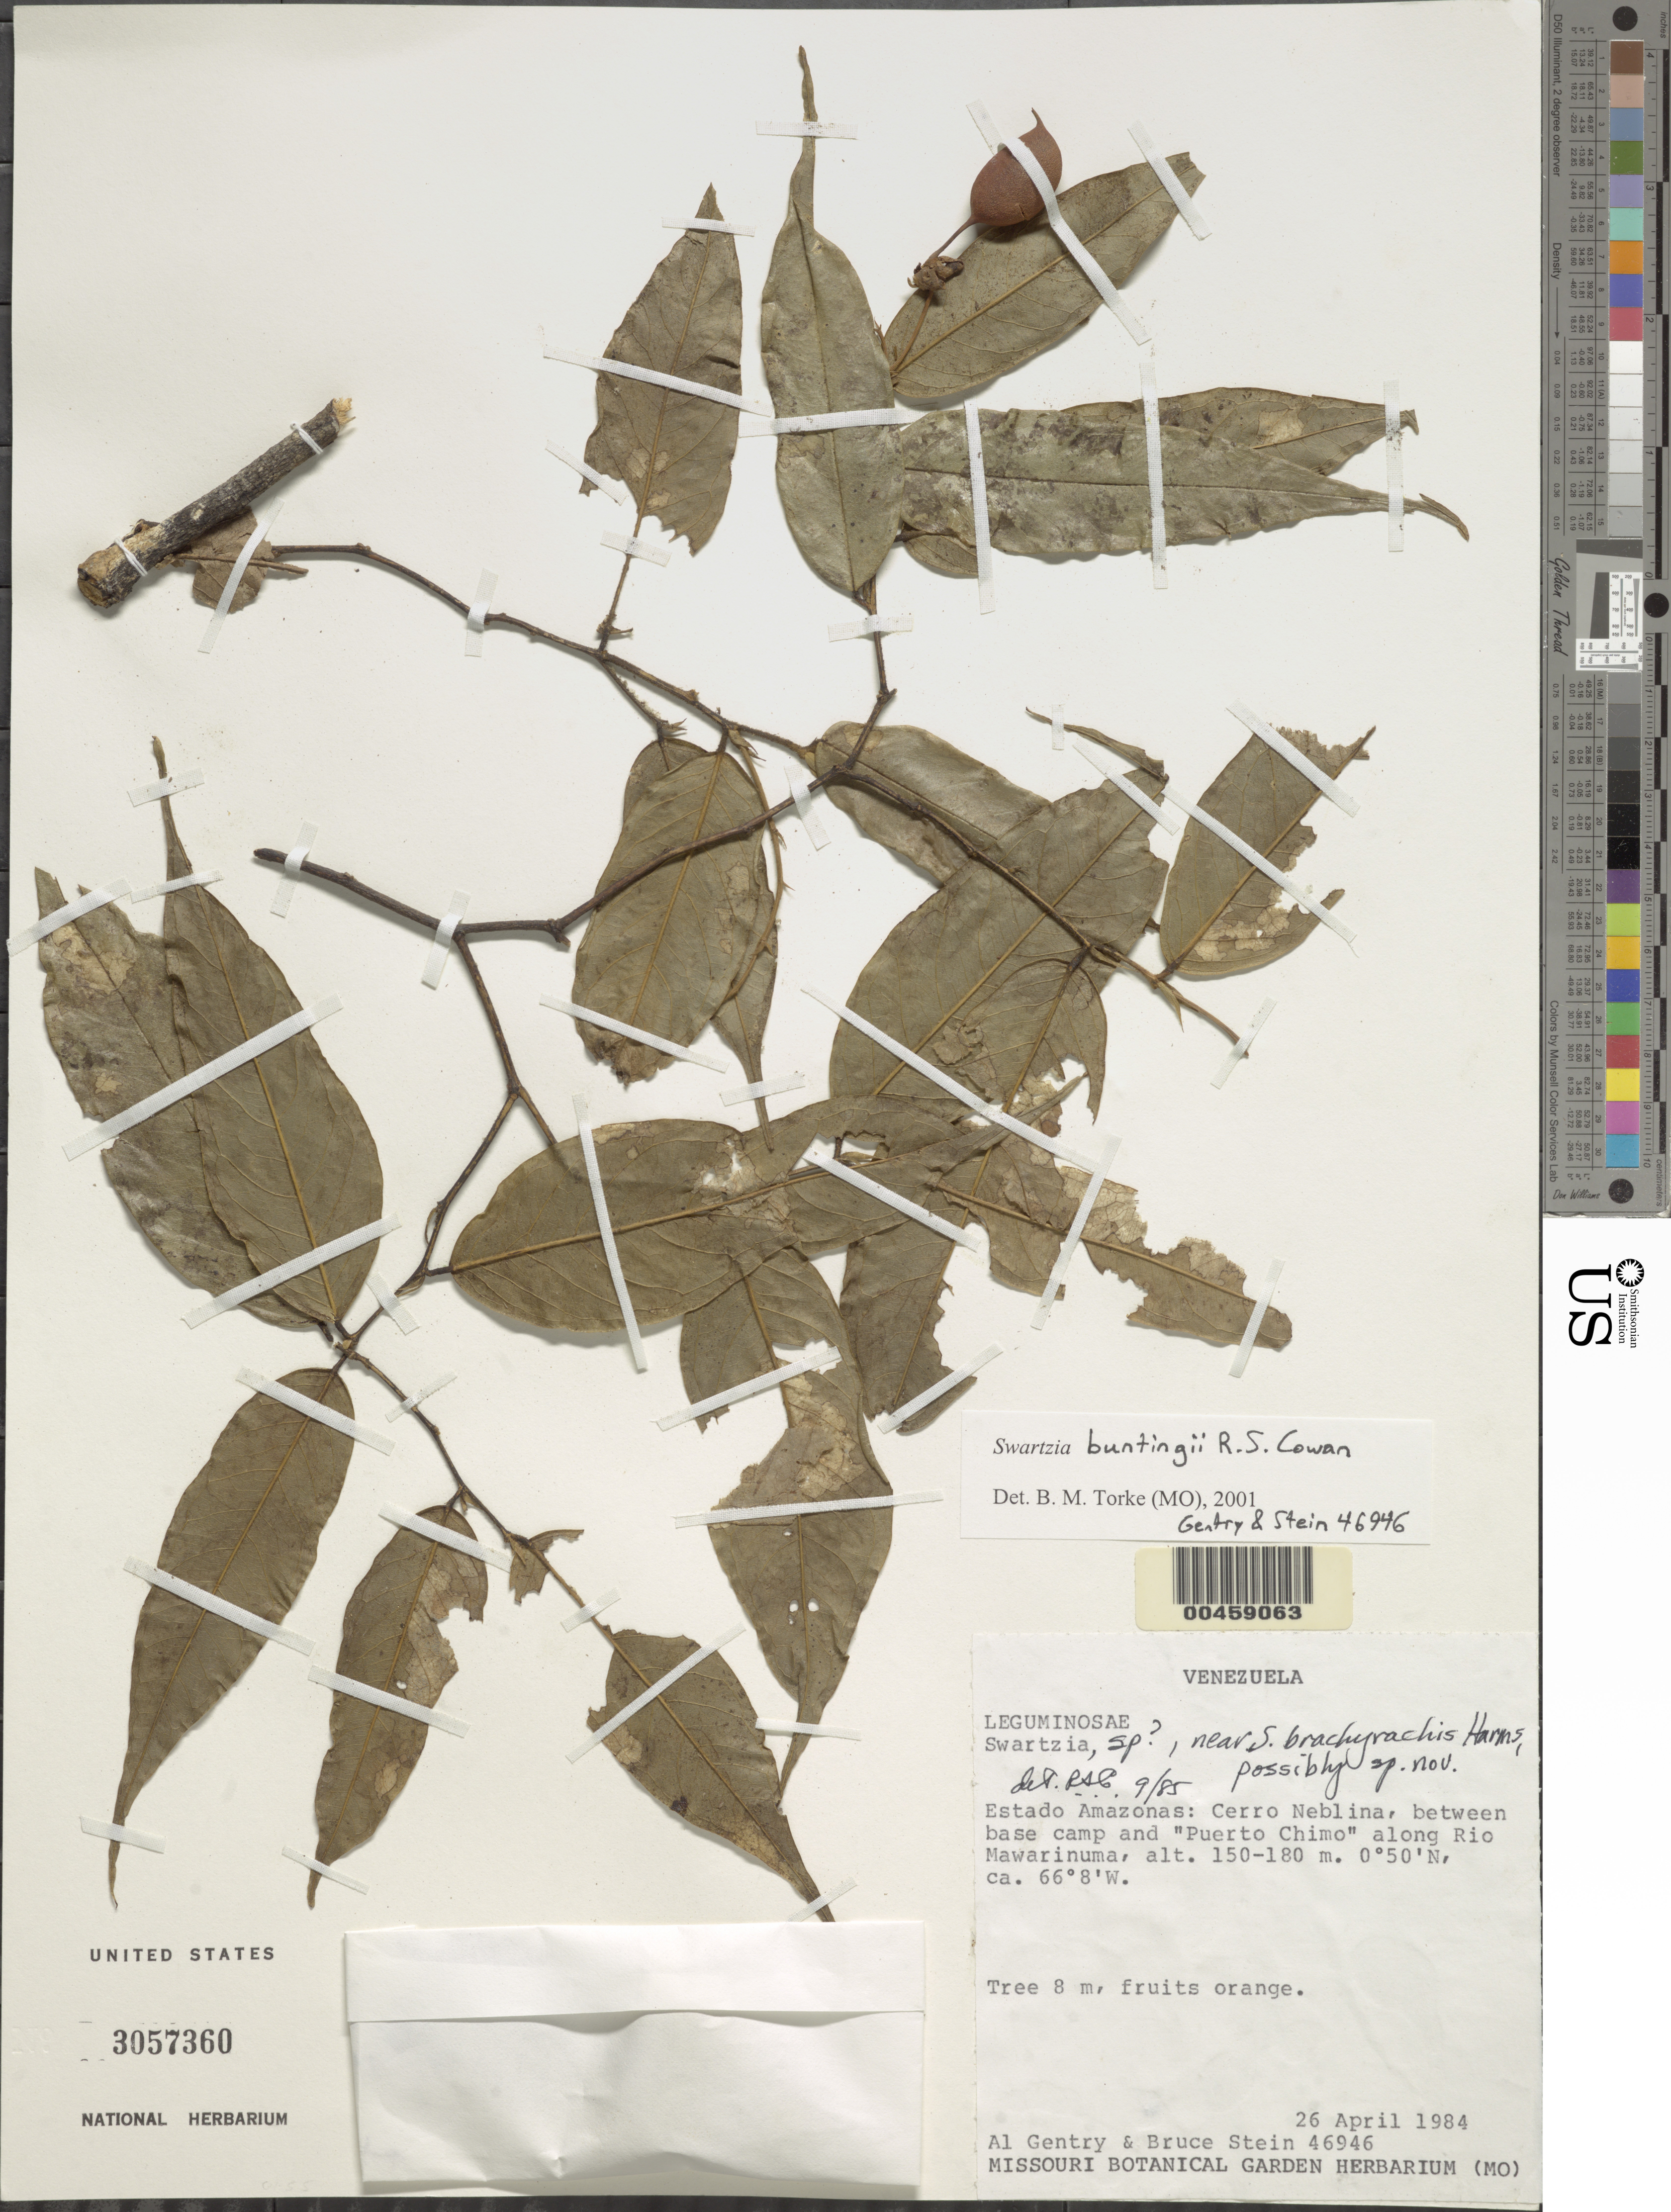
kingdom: Plantae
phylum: Tracheophyta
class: Magnoliopsida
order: Fabales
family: Fabaceae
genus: Swartzia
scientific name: Swartzia buntingii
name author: R.S. Cowan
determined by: Torke, B. M., (MO)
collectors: A. H. Gentry & B. A. Stein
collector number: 46946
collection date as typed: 26 Apr 1984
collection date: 1984-04-26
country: Venezuela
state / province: Amazonas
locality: Cerro neblina, between base camp and "puerto chimo" along rio mawarinuma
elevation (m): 150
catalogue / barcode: US 3057360